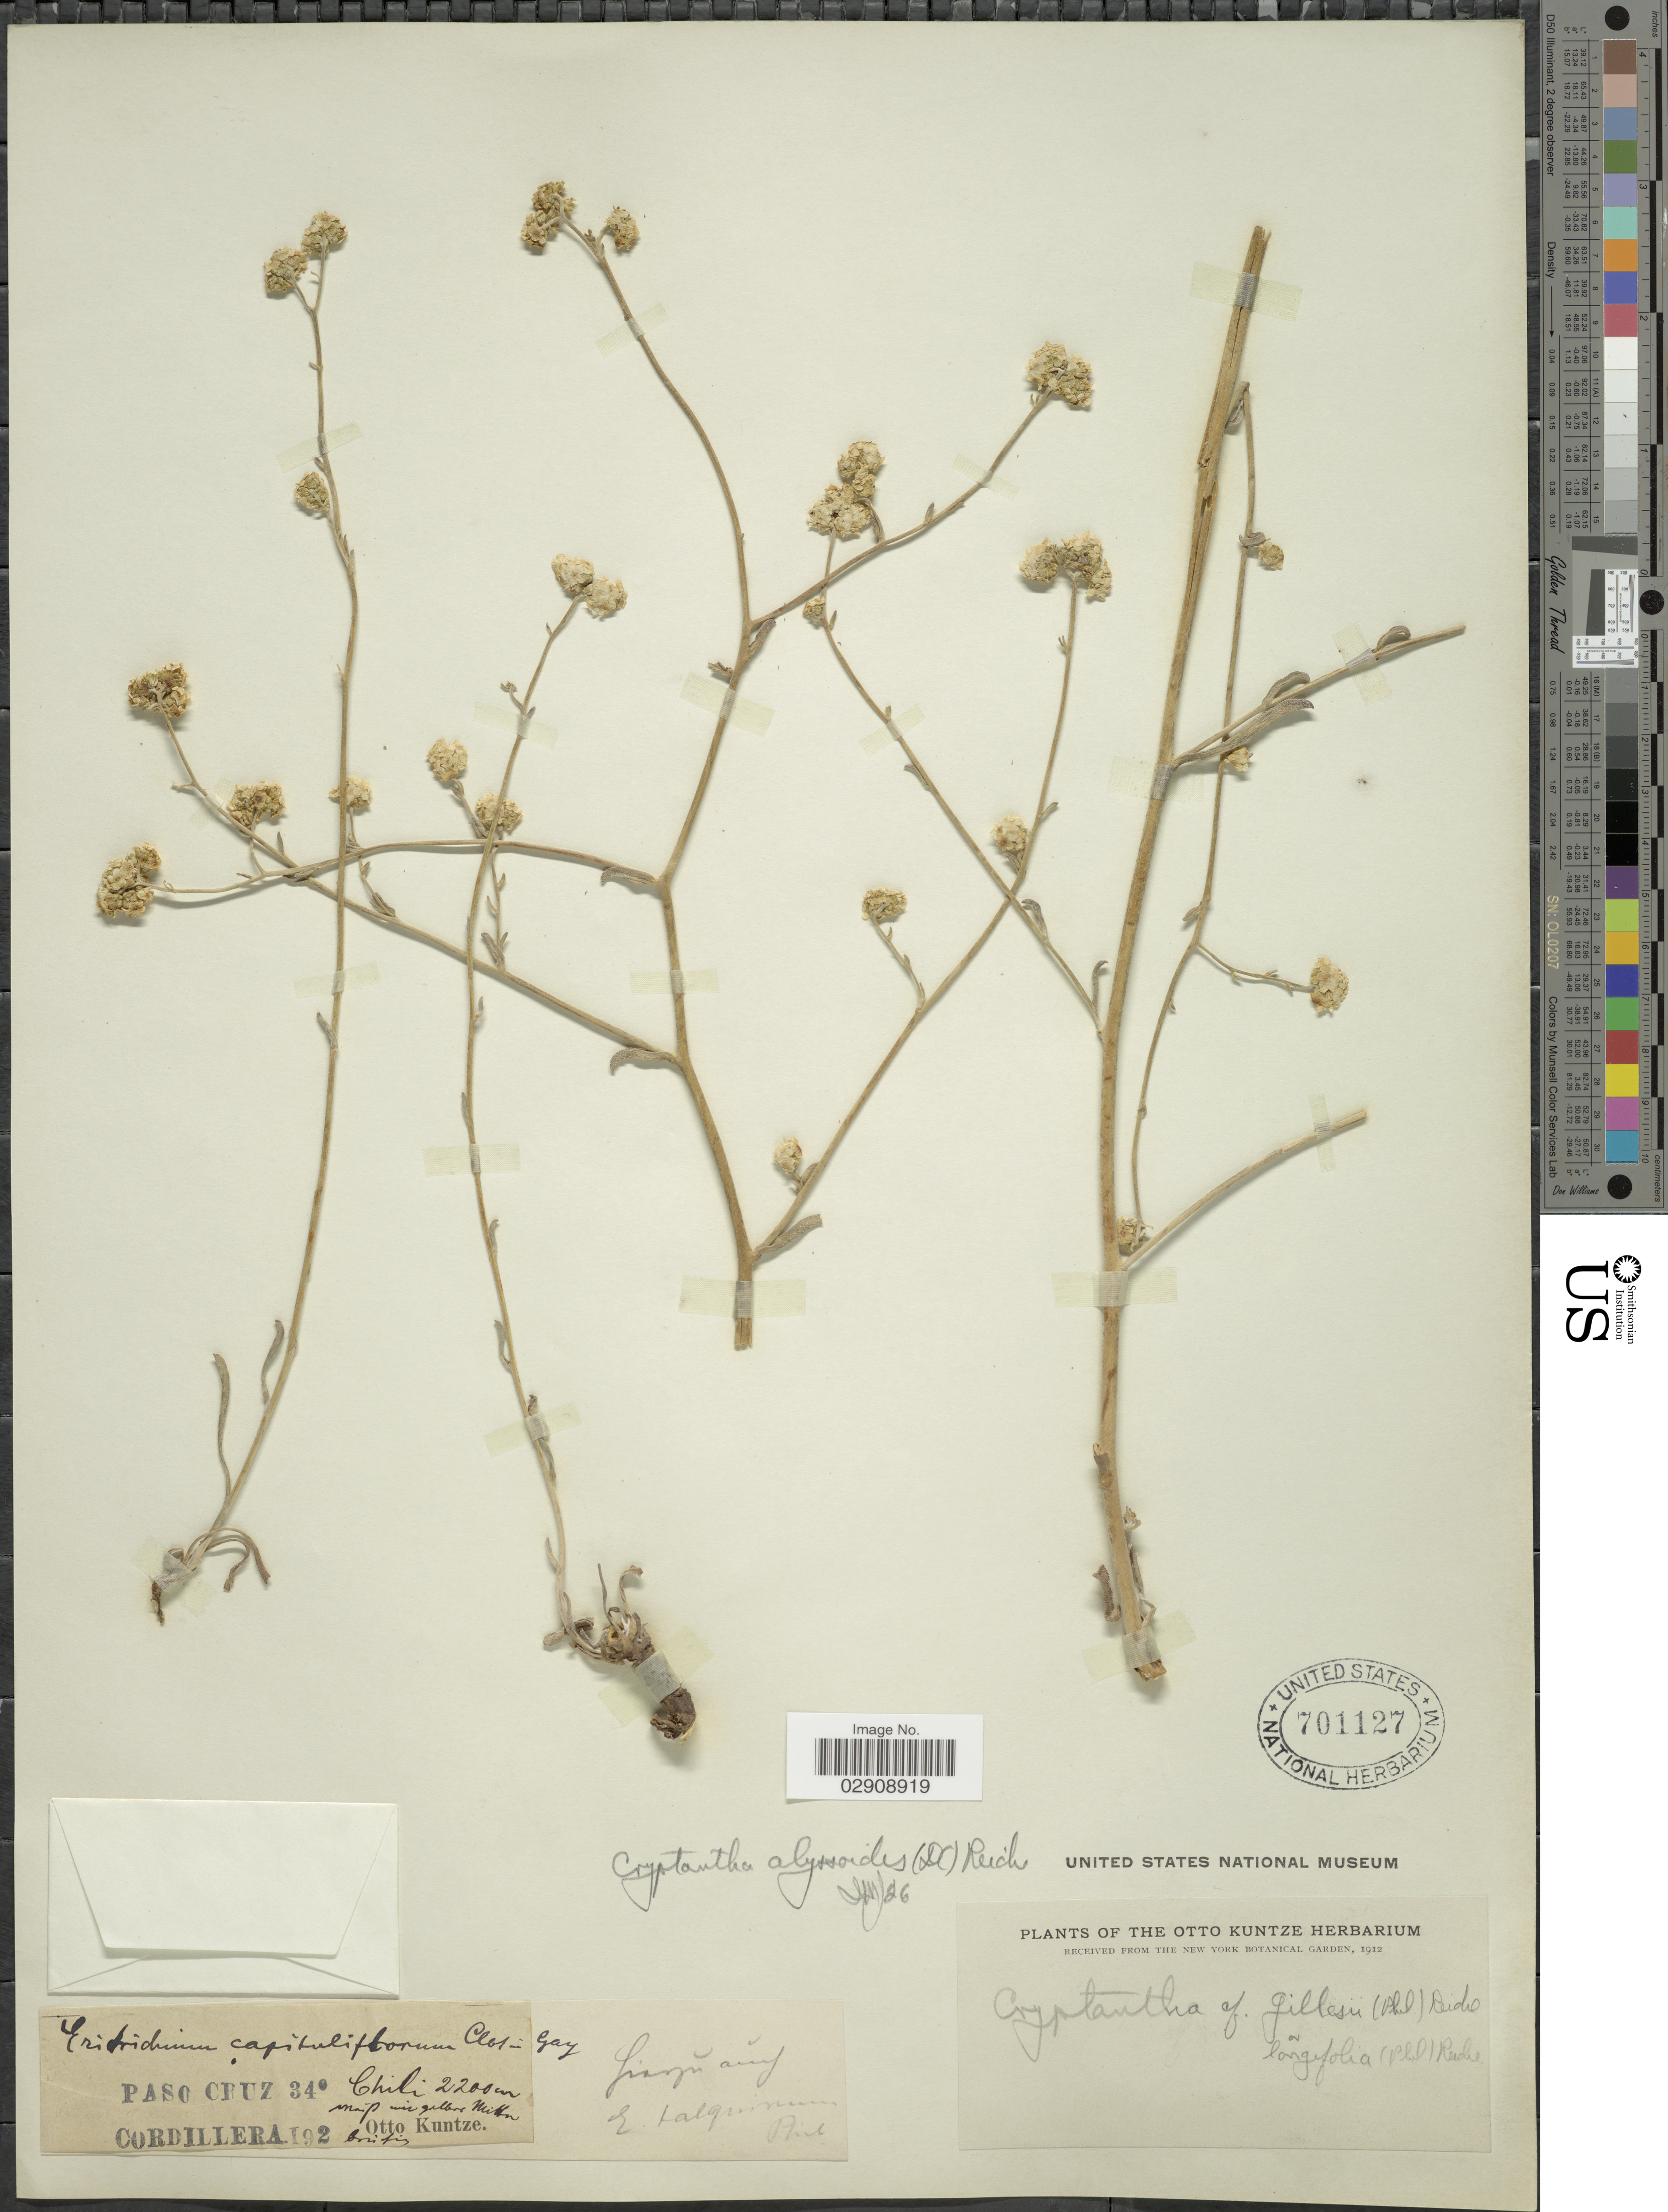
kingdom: Plantae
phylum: Tracheophyta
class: Magnoliopsida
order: Boraginales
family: Boraginaceae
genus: Cryptantha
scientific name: Cryptantha alyssoides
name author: (DC.) Reiche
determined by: Moroni, Pablo, (SI), Instituto de Botanica Darwinion (ARGENTINA)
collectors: C.E.O. Kuntze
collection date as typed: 192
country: Chile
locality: Paso Cruz 34°, Cordillera, Chile.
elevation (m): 2200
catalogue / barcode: US 701127